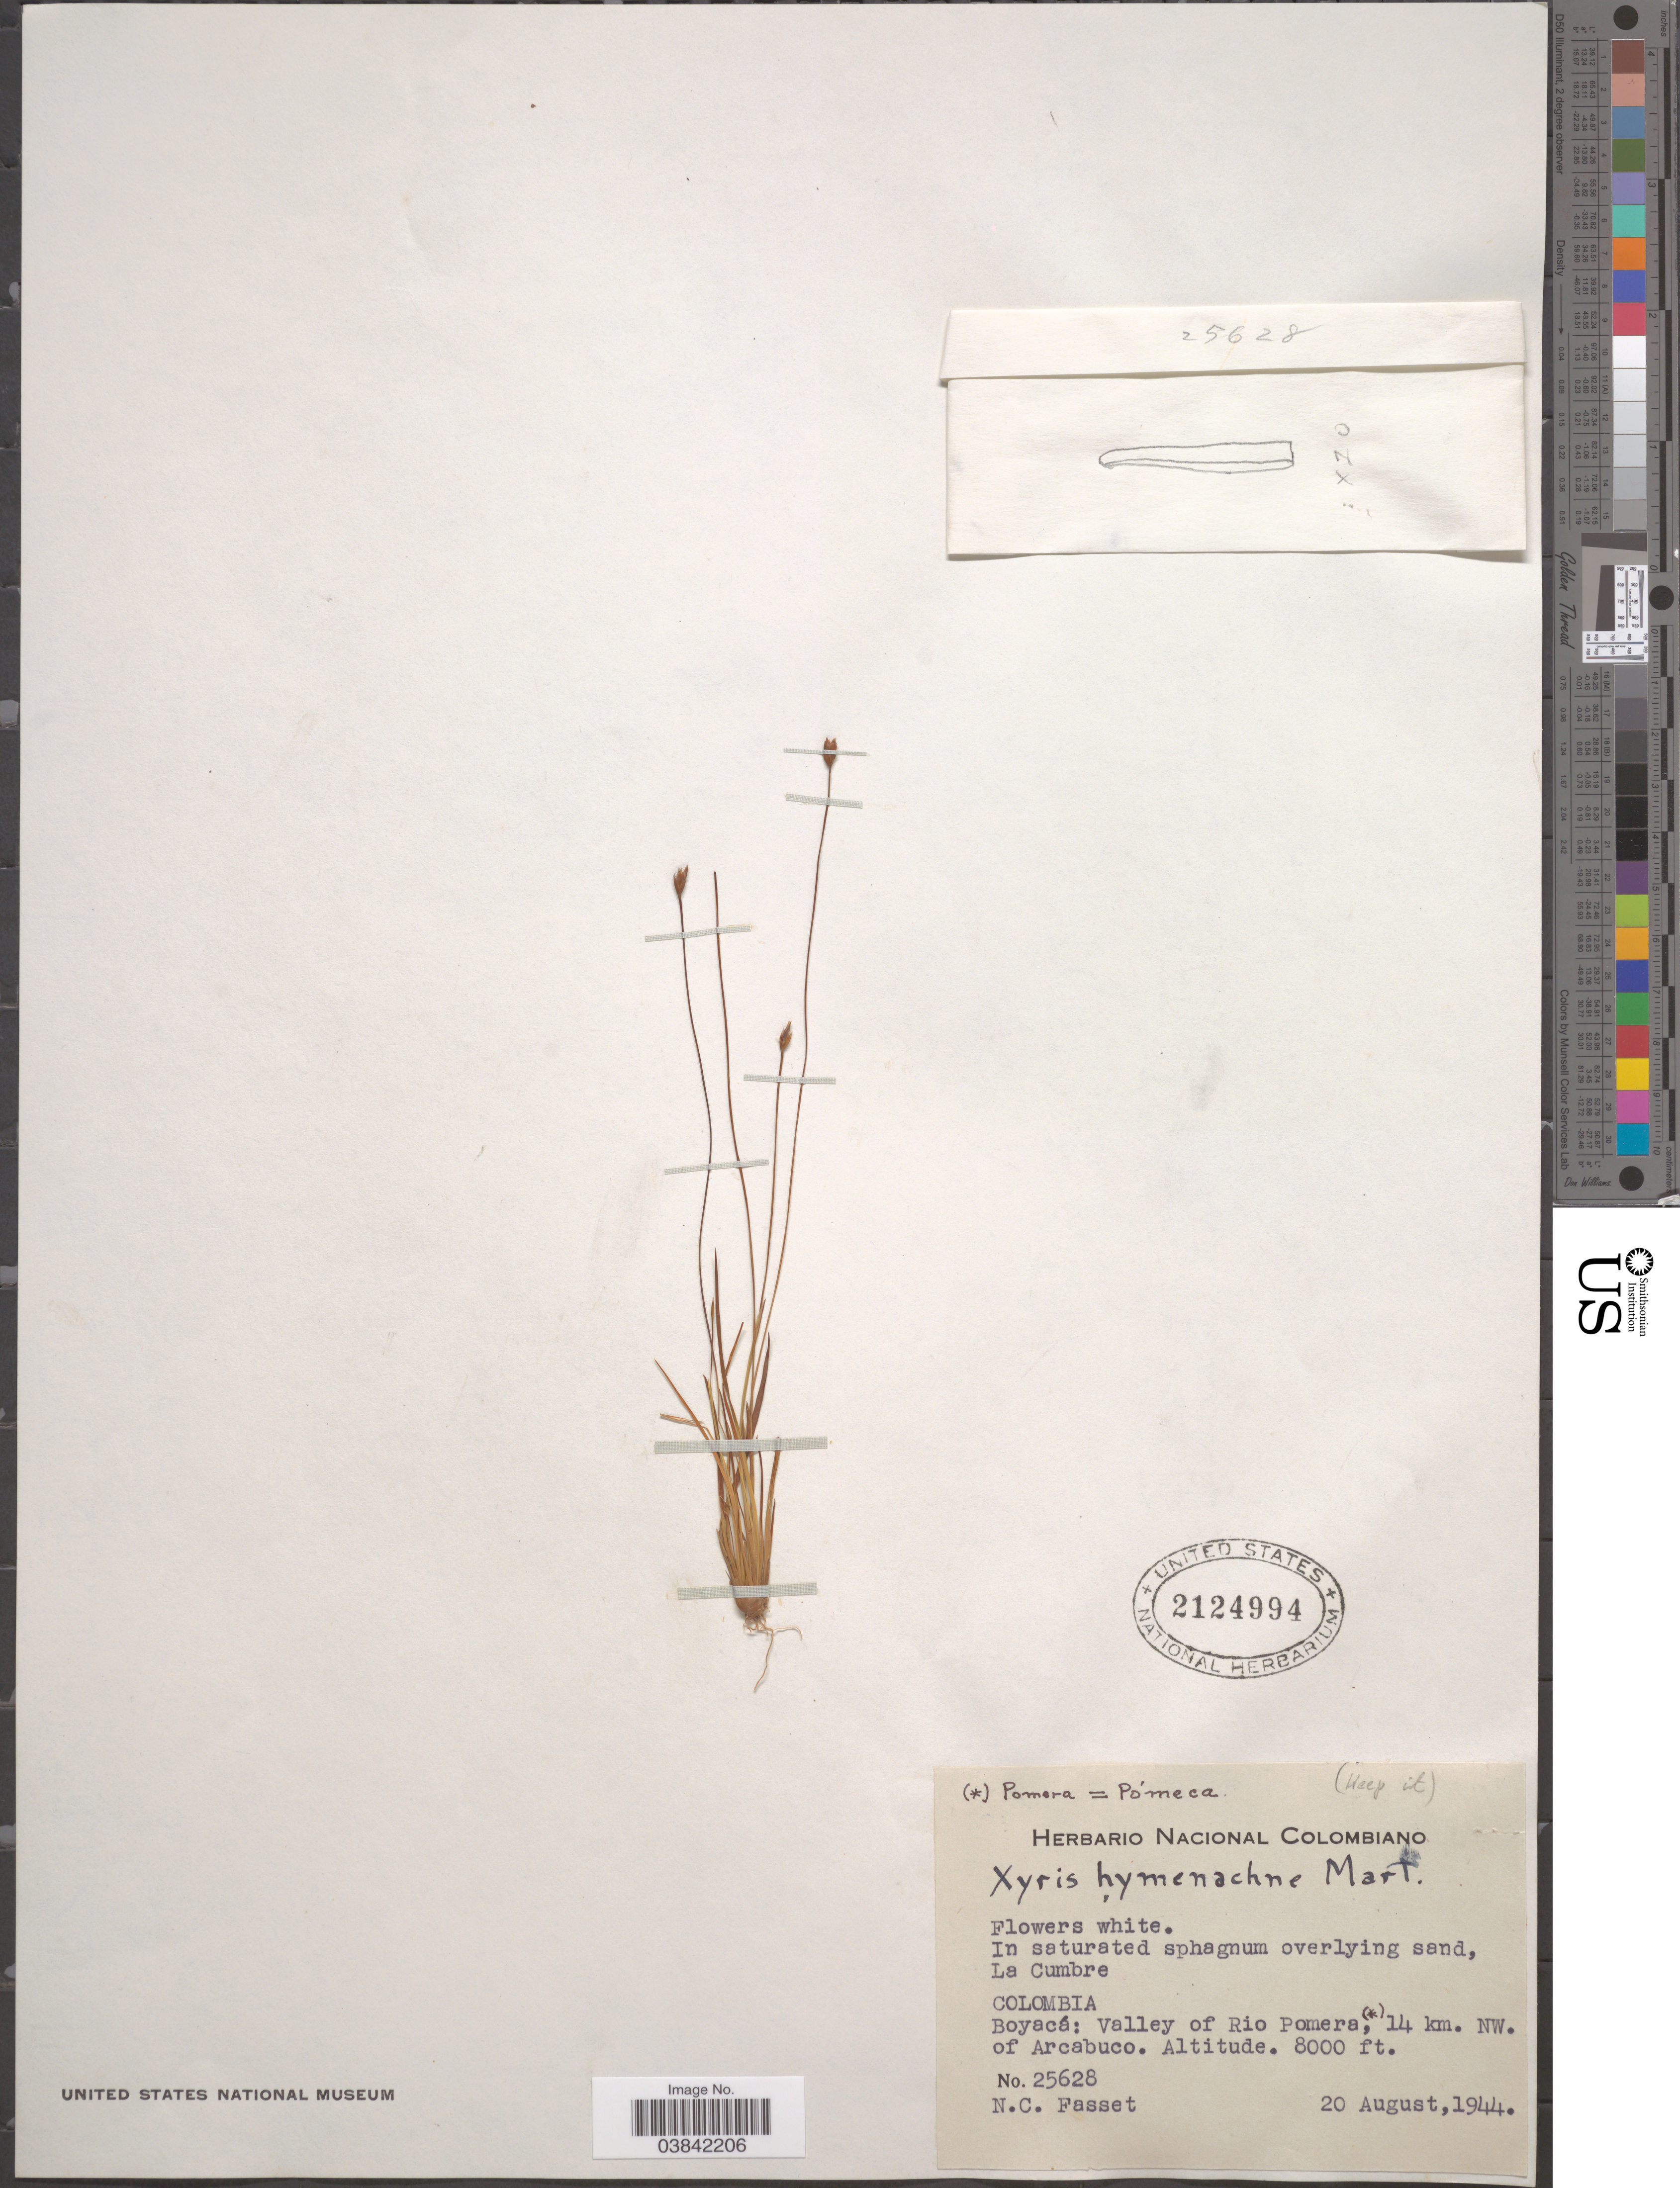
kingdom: Plantae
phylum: Tracheophyta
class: Liliopsida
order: Poales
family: Xyridaceae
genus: Xyris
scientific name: Xyris hymenachne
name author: Mart.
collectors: N. C. Fassett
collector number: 25628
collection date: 1944-08-20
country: Colombia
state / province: Boyacá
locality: La Cumbre. Valley of Rio Pomera, 14 km. NW. of Arcabuco.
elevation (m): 2438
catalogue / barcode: US 2124994